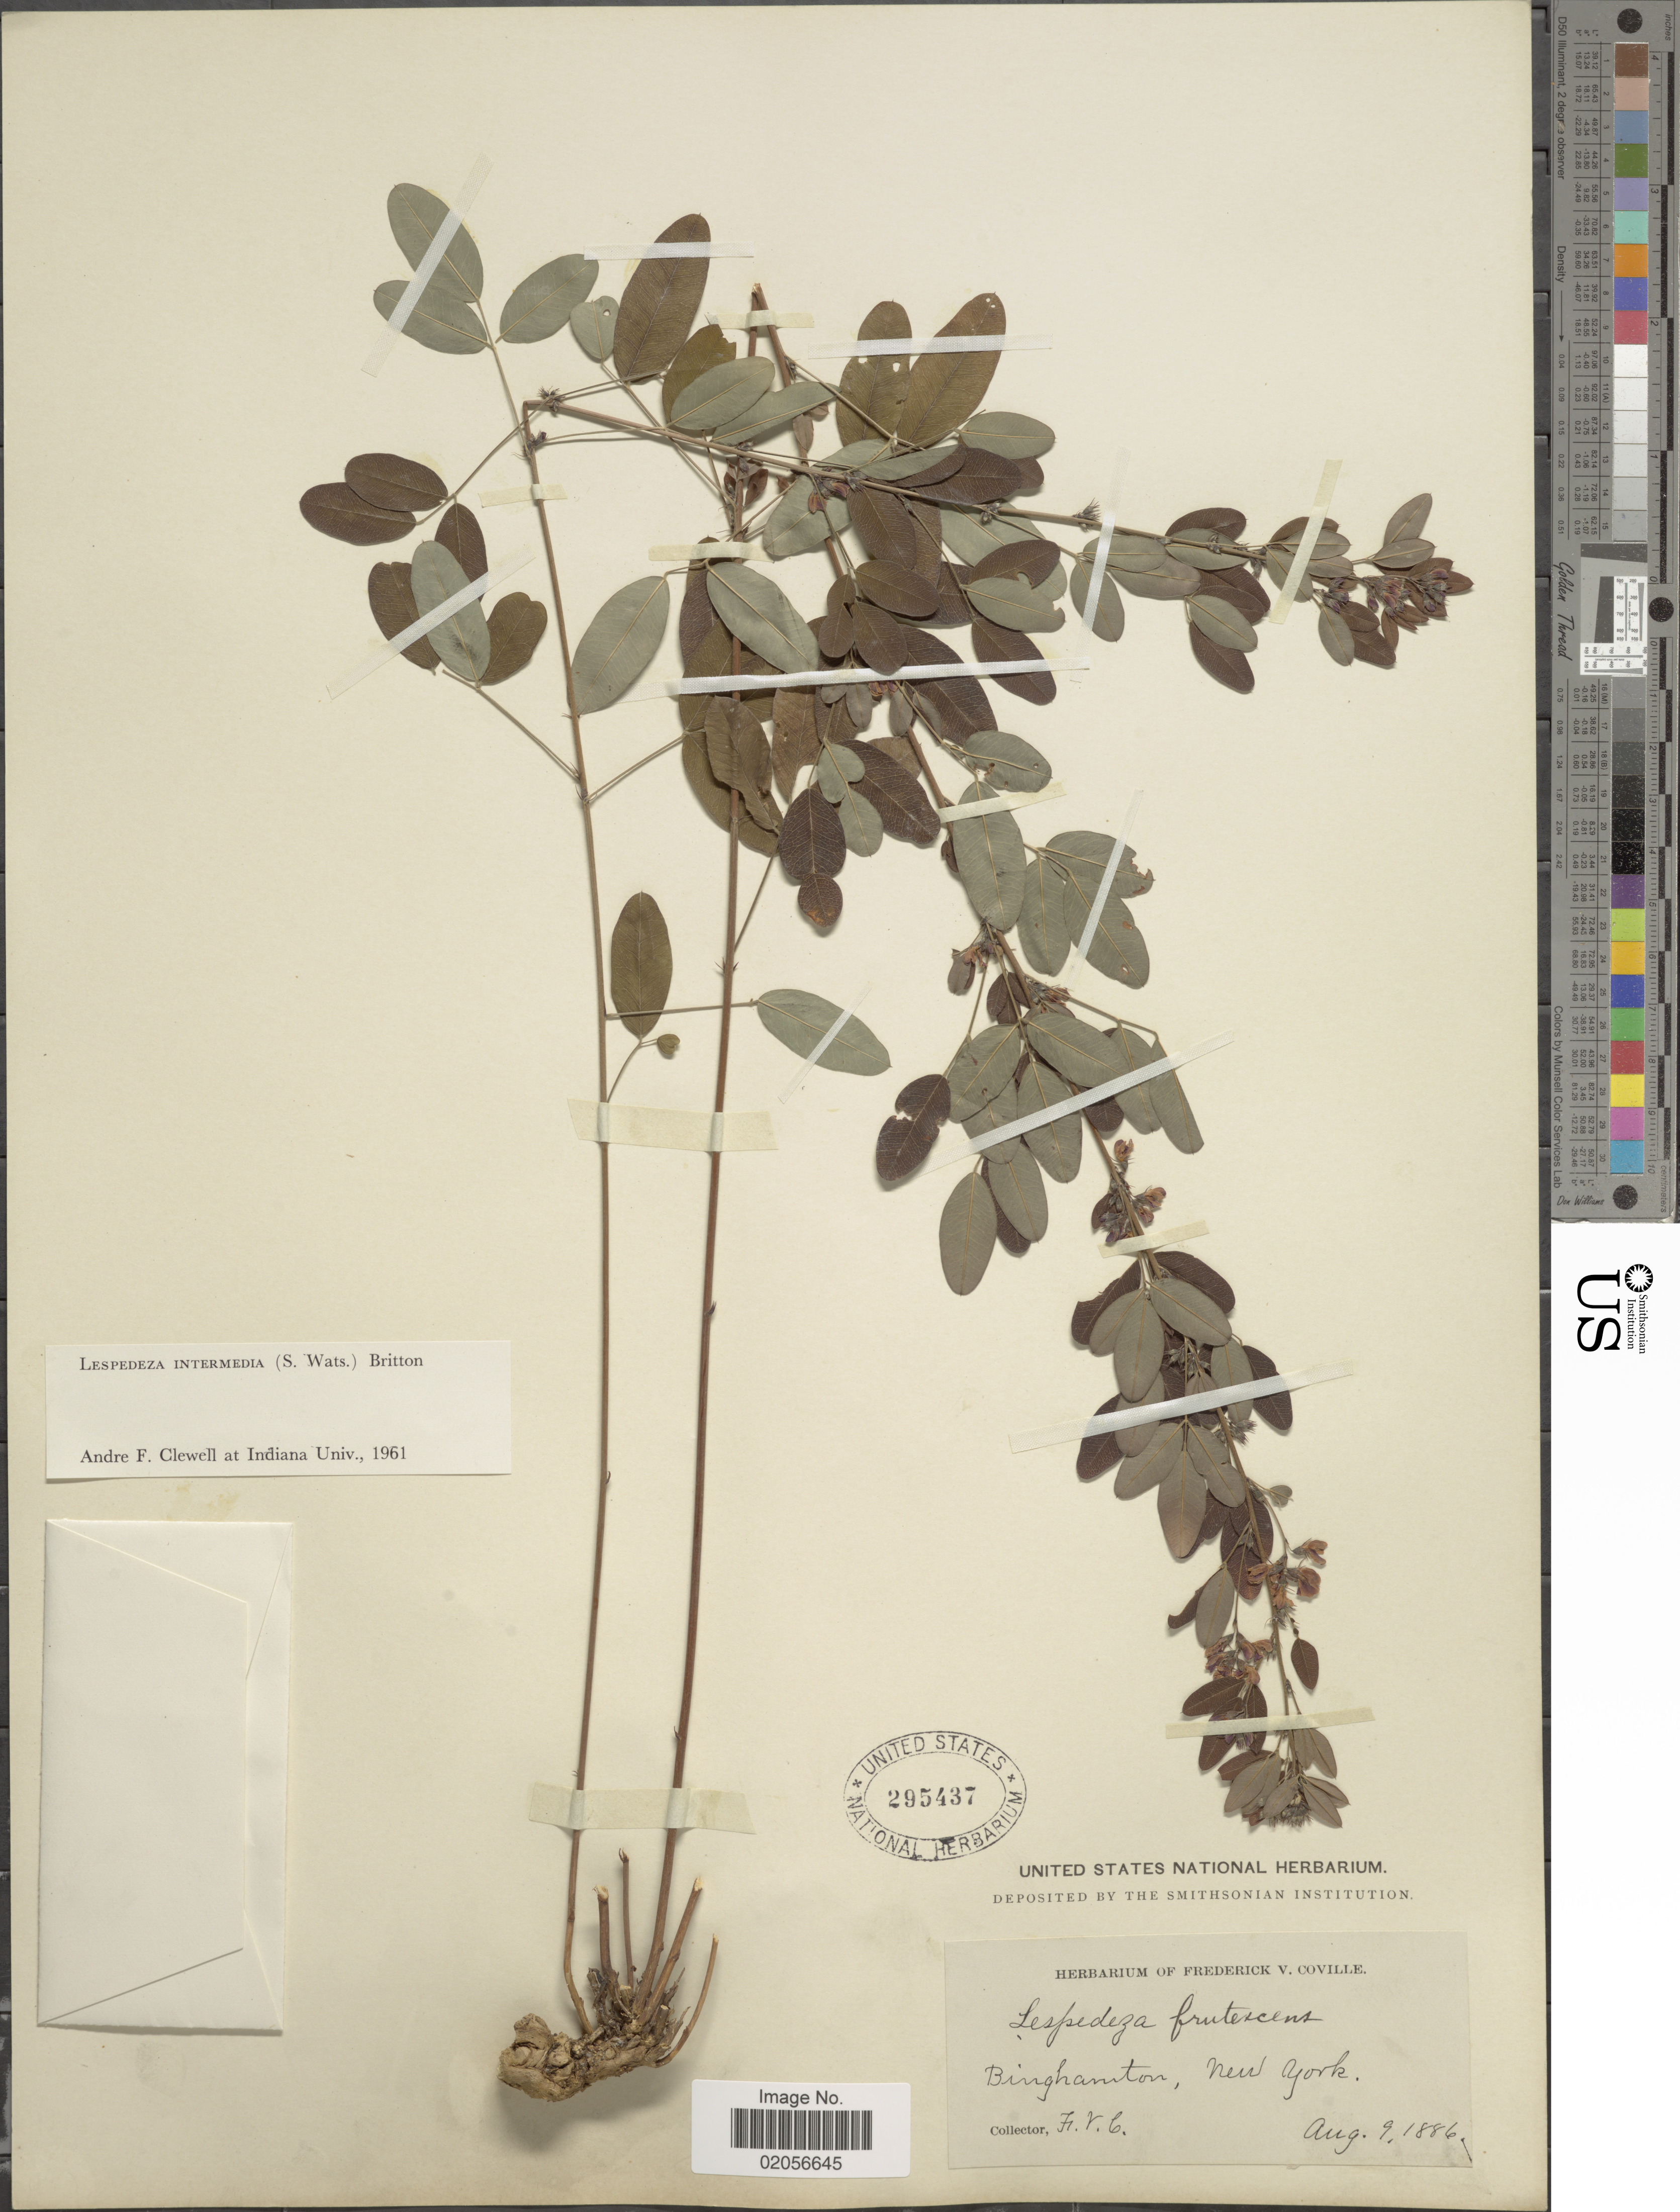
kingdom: Plantae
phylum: Tracheophyta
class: Magnoliopsida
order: Fabales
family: Fabaceae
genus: Lespedeza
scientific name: Lespedeza intermedia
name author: (S. Watson) Britton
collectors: F. V. Coville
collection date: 1886-08-09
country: United States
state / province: New York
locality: Binghamton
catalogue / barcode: US 295437